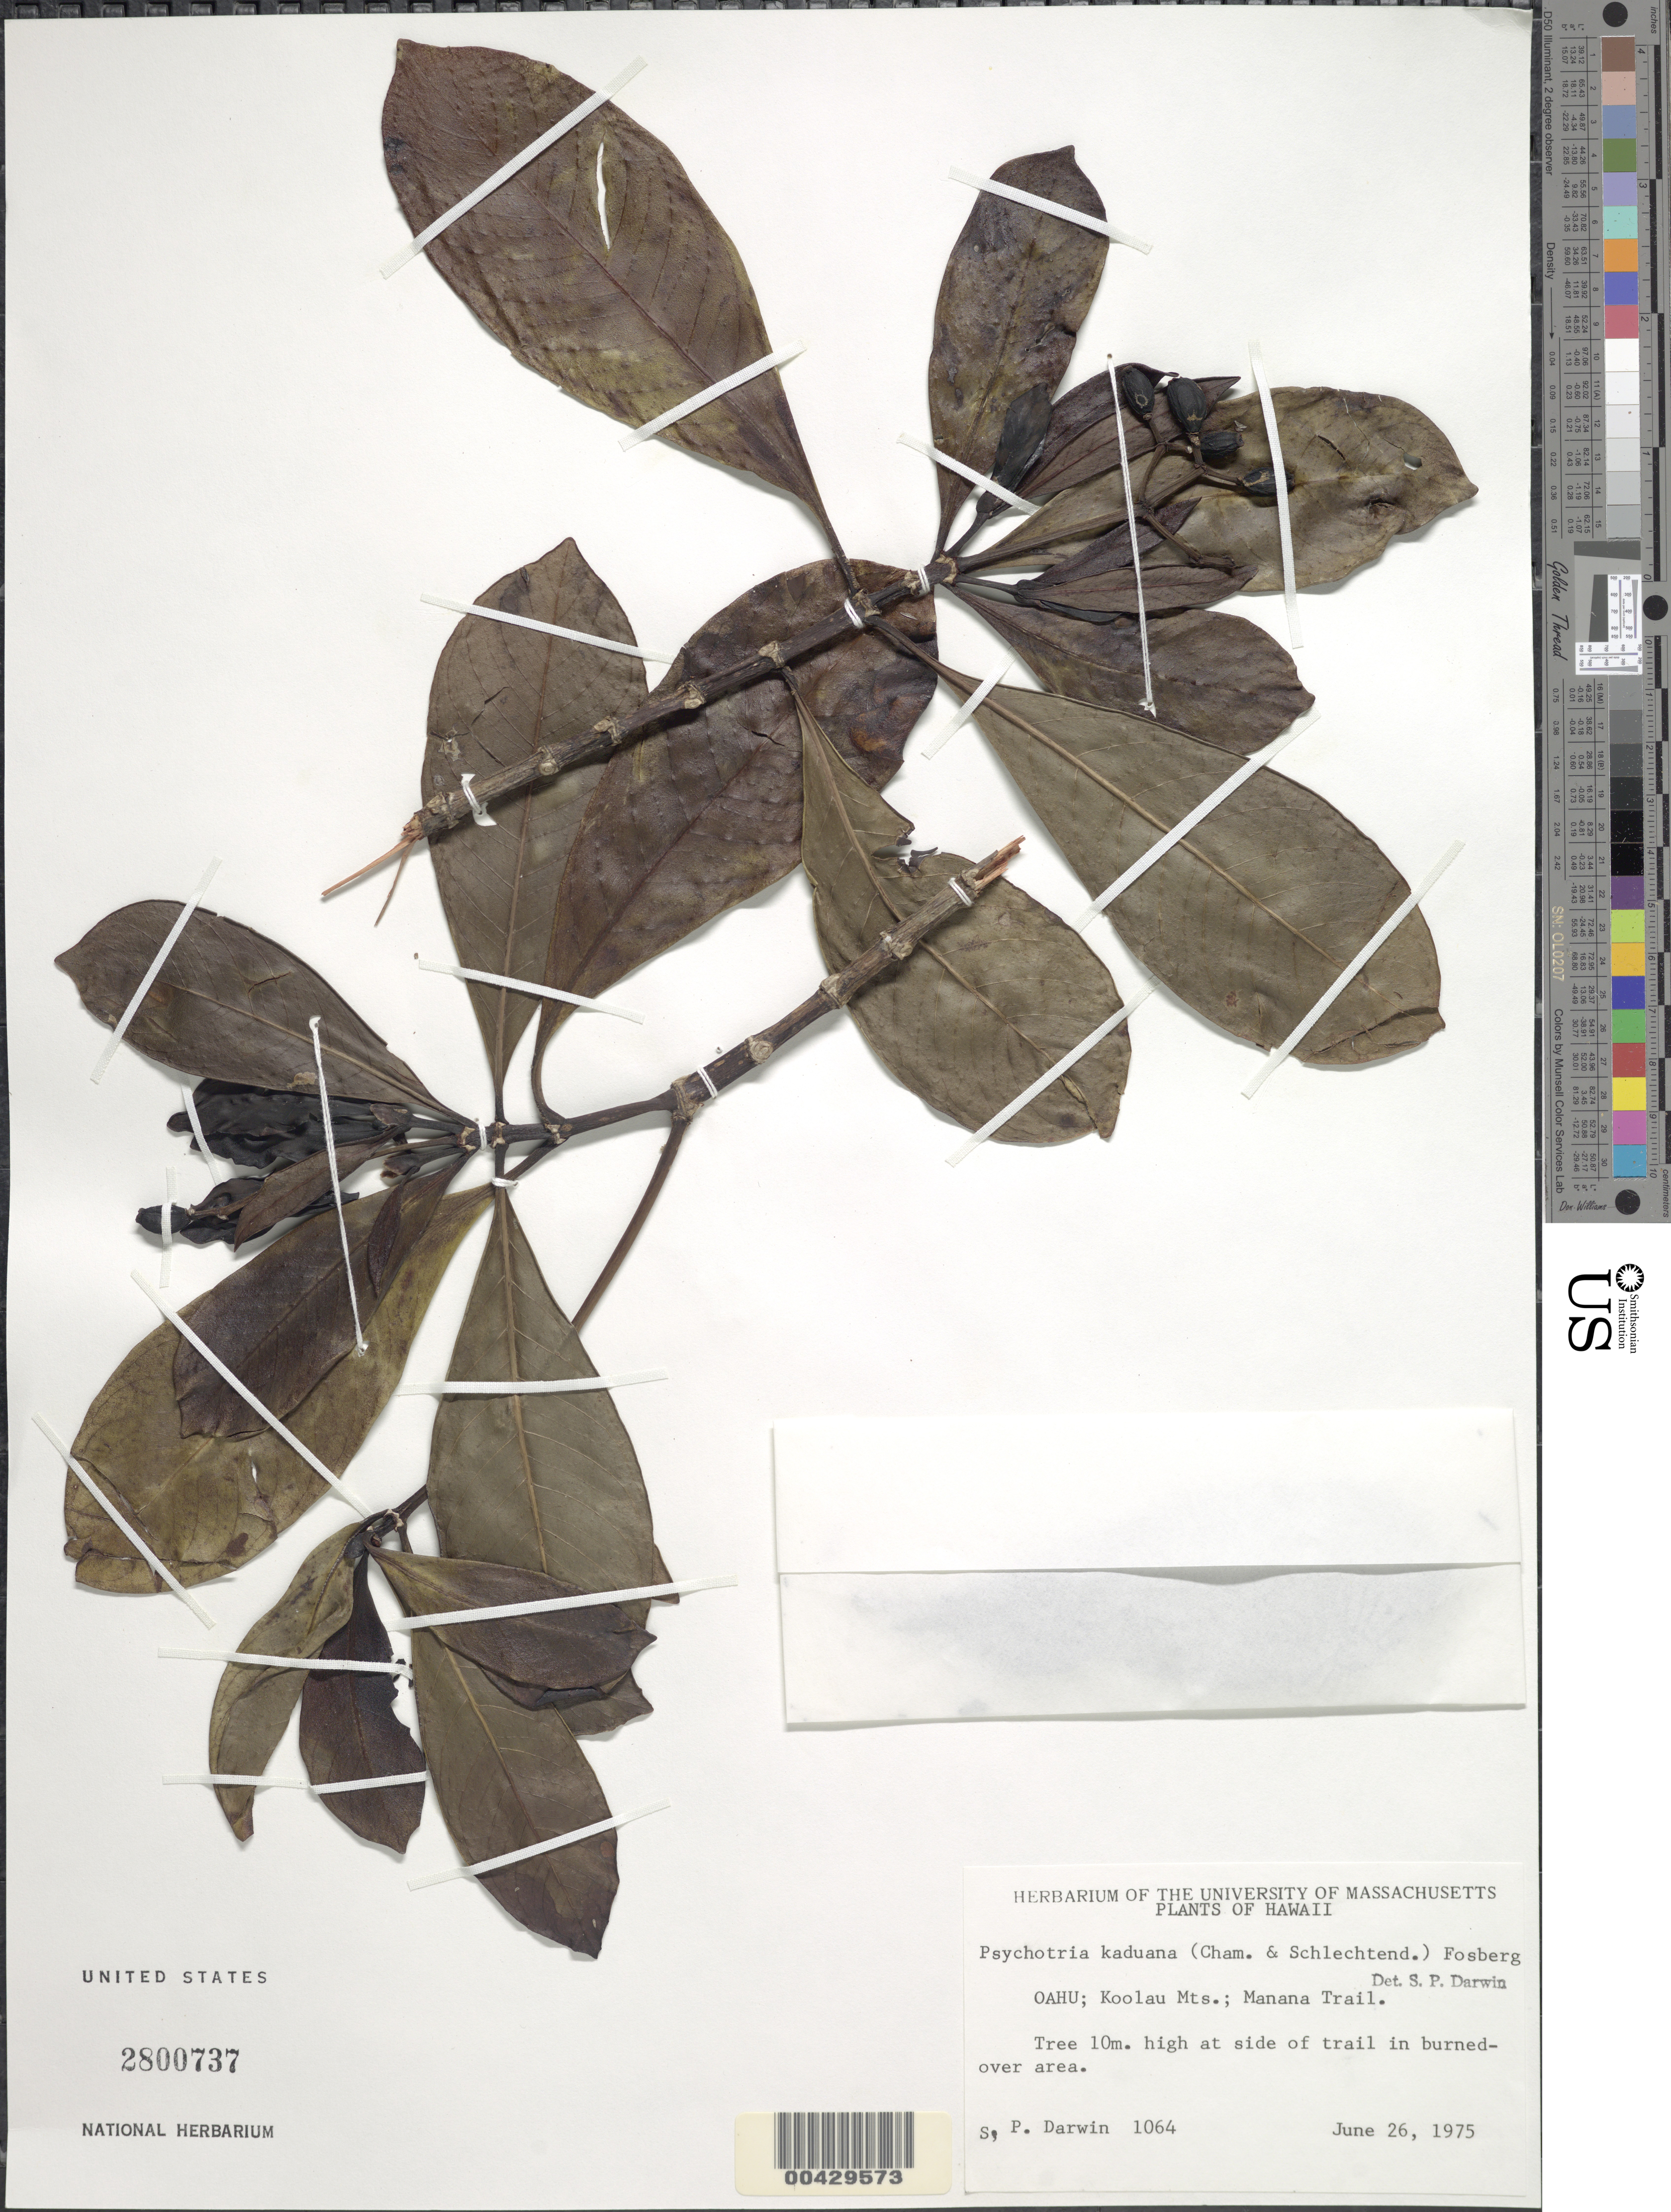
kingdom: Plantae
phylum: Tracheophyta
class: Magnoliopsida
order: Gentianales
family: Rubiaceae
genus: Psychotria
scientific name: Psychotria kaduana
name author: (Cham. & Schltdl.) Fosberg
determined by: Darwin, S. P.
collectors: S. P. Darwin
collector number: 1064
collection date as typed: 26 Jun 1975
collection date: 1975-06-26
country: United States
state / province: Hawaii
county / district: Honolulu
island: Oahu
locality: Koolau Mts.; Manana Trail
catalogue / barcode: US 2800737